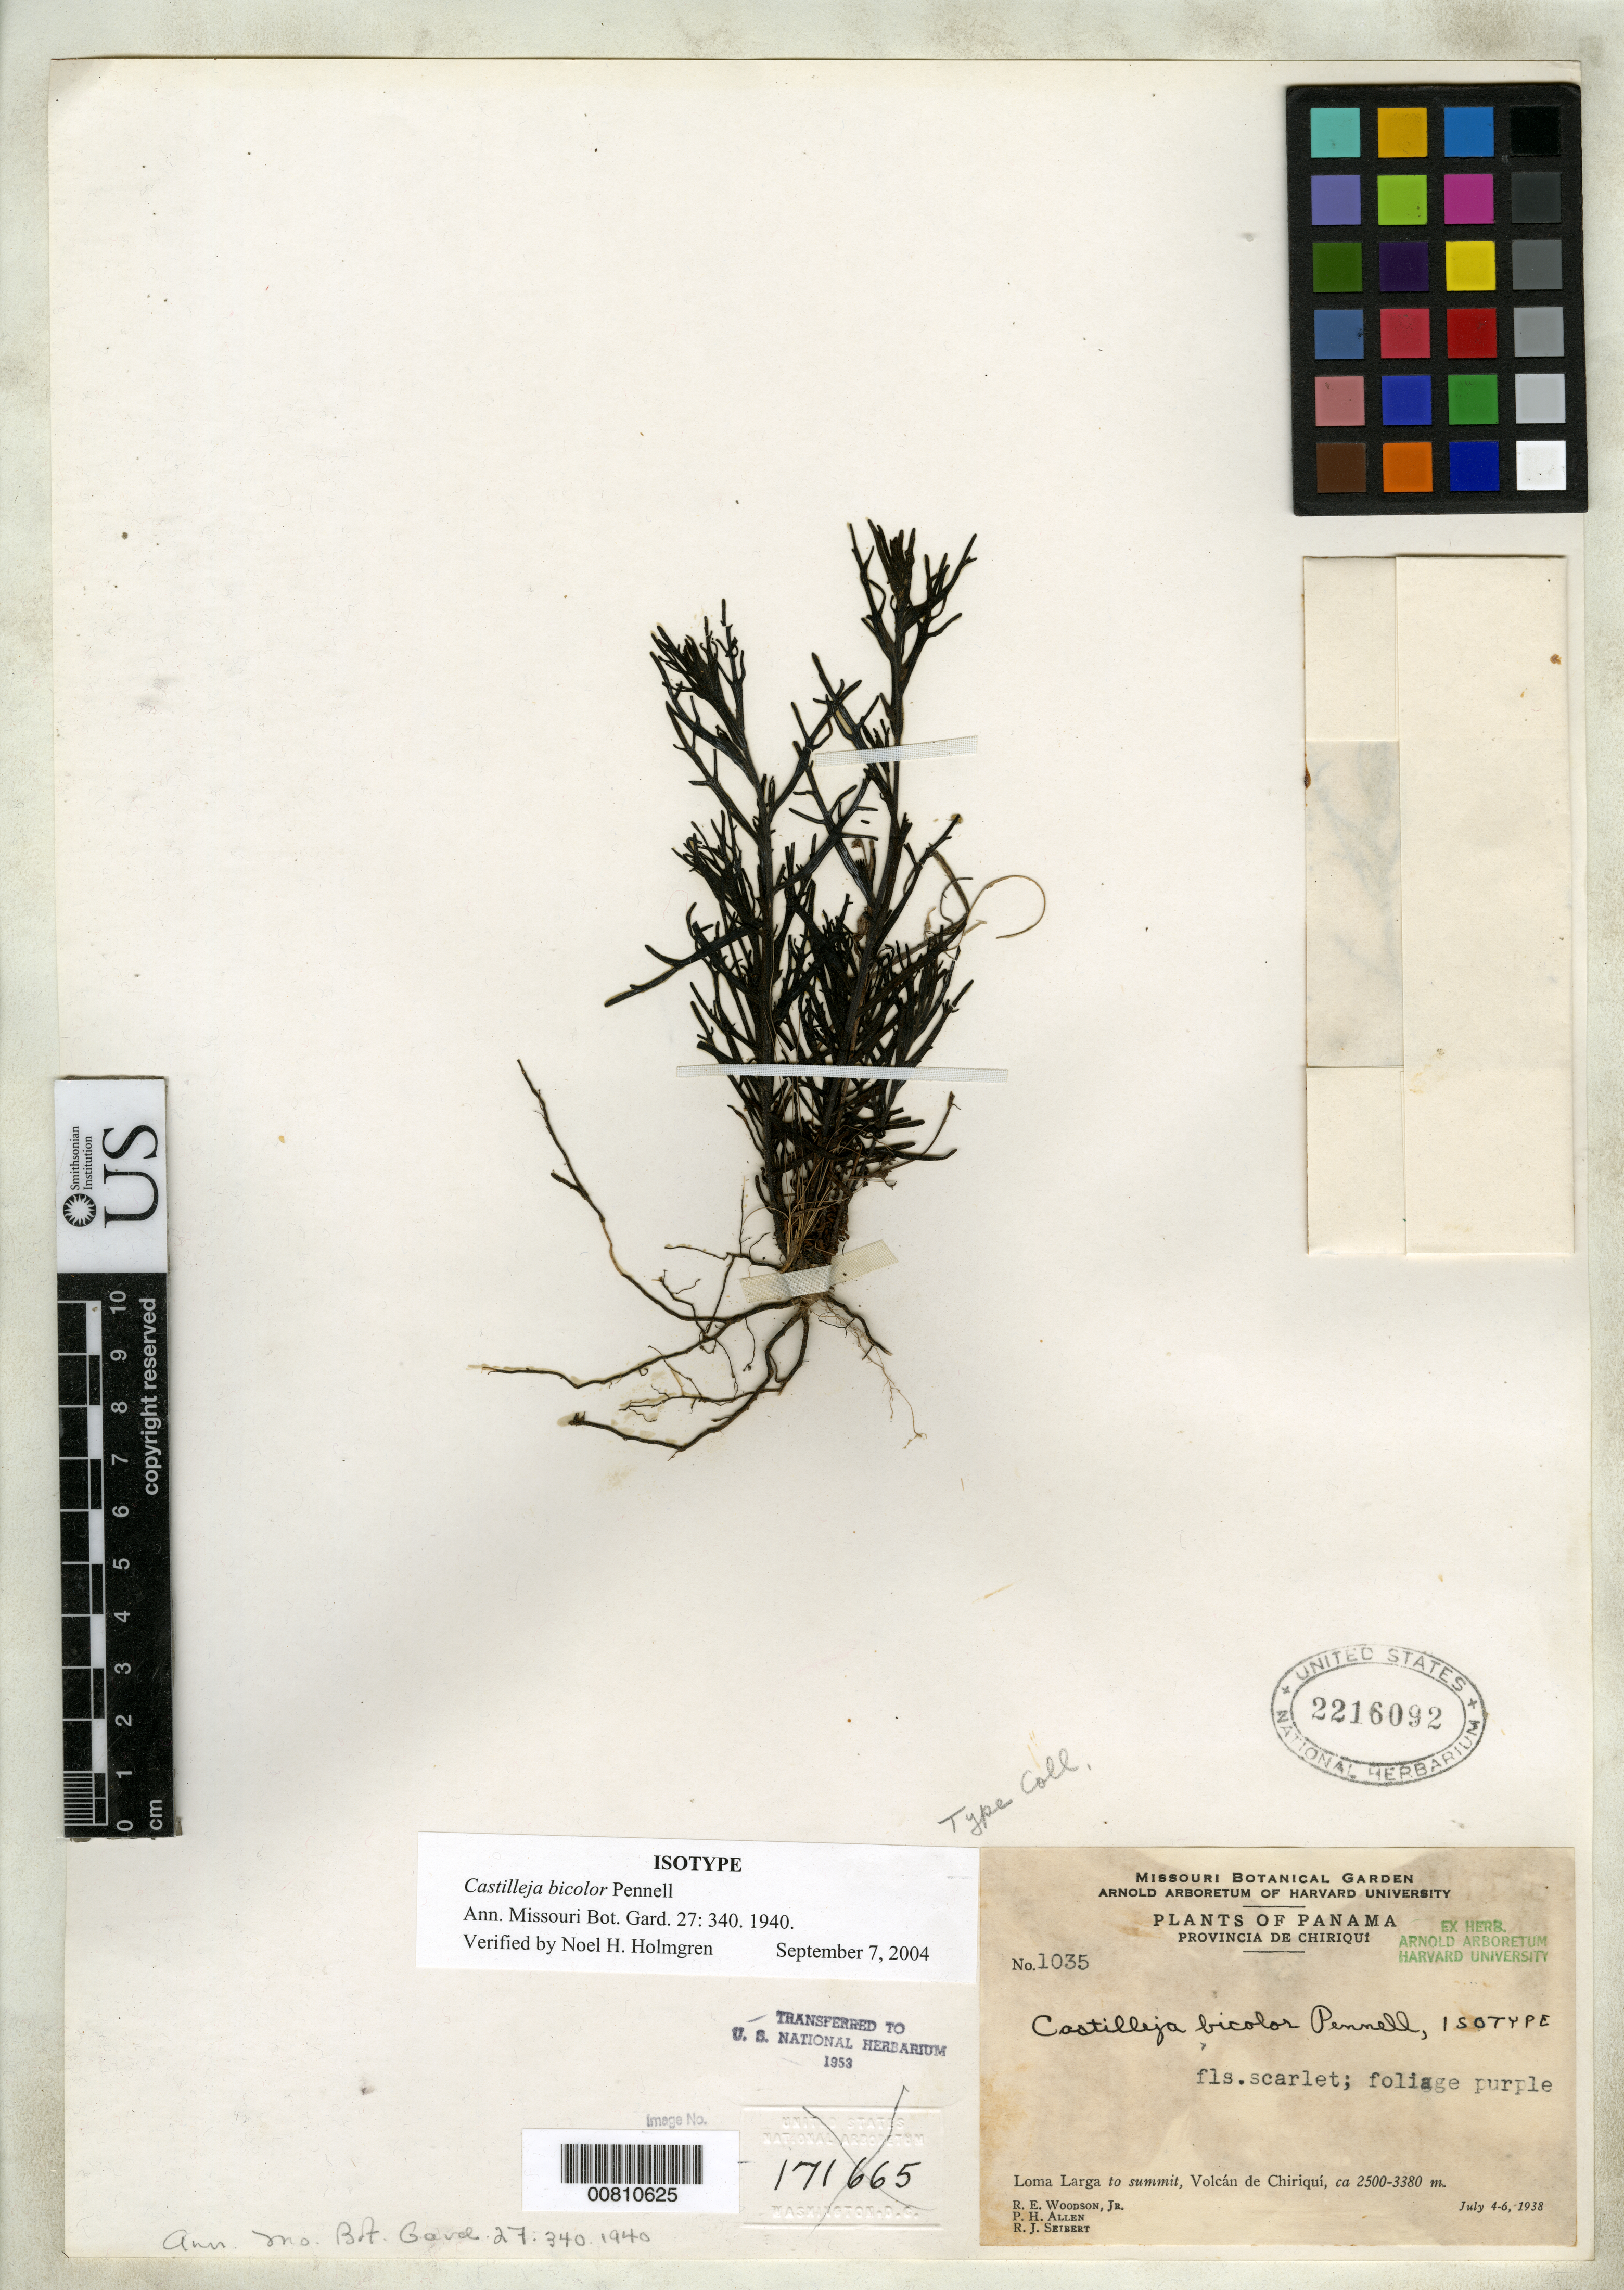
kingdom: Plantae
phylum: Tracheophyta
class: Magnoliopsida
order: Lamiales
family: Orobanchaceae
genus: Castilleja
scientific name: Castilleja bicolor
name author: Pennell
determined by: Holmgren, N. H., (NY), New York Botanical Garden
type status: Isotype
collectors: R. E. Woodson, P. H. Allen & R. J. Seibert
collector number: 1035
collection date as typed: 04 Jul 1938 to 06 Jul 1938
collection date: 1938-07-04/1938-07-06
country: Panama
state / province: Chiriquí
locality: Loma Larga to summit, Volcán de Chiriquí.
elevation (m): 2500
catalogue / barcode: US 2216092